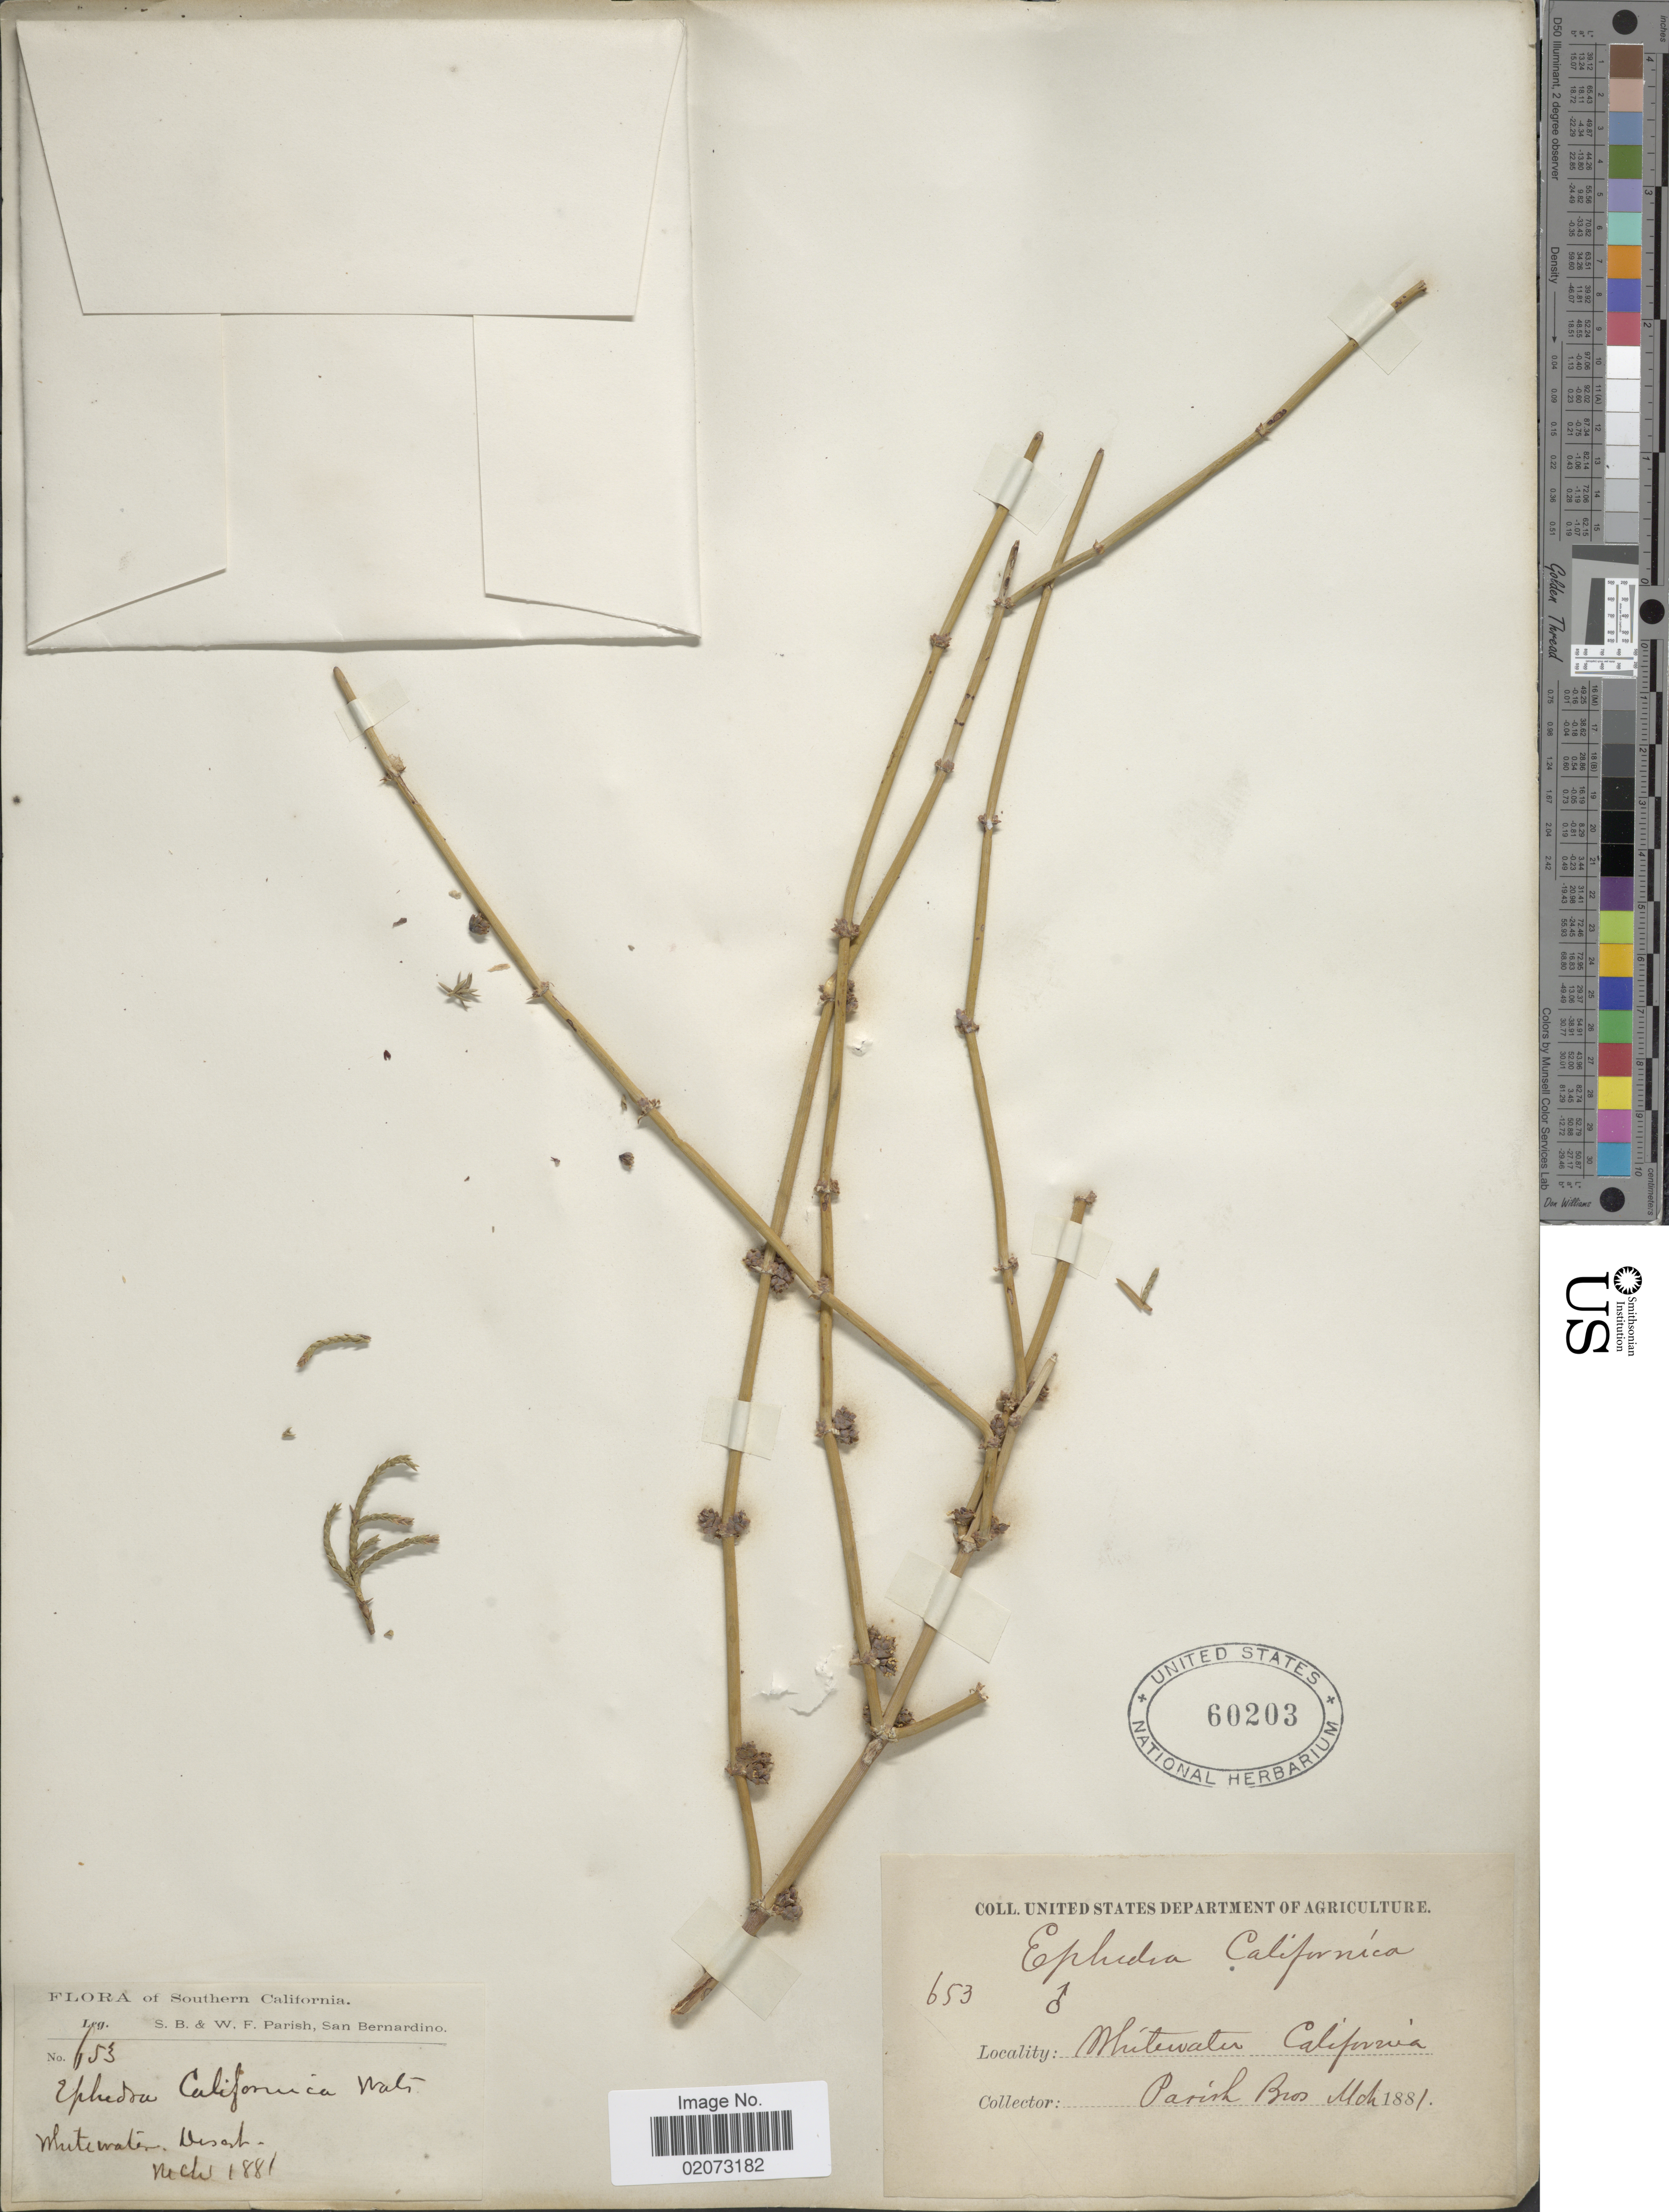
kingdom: Plantae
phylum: Tracheophyta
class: Gnetopsida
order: Ephedrales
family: Ephedraceae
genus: Ephedra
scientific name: Ephedra californica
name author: S. Watson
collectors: S. B. Parish & W. F. Parish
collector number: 653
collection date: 1881-03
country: United States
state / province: California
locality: Whitewater Desert. Southern California.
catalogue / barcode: US 60203